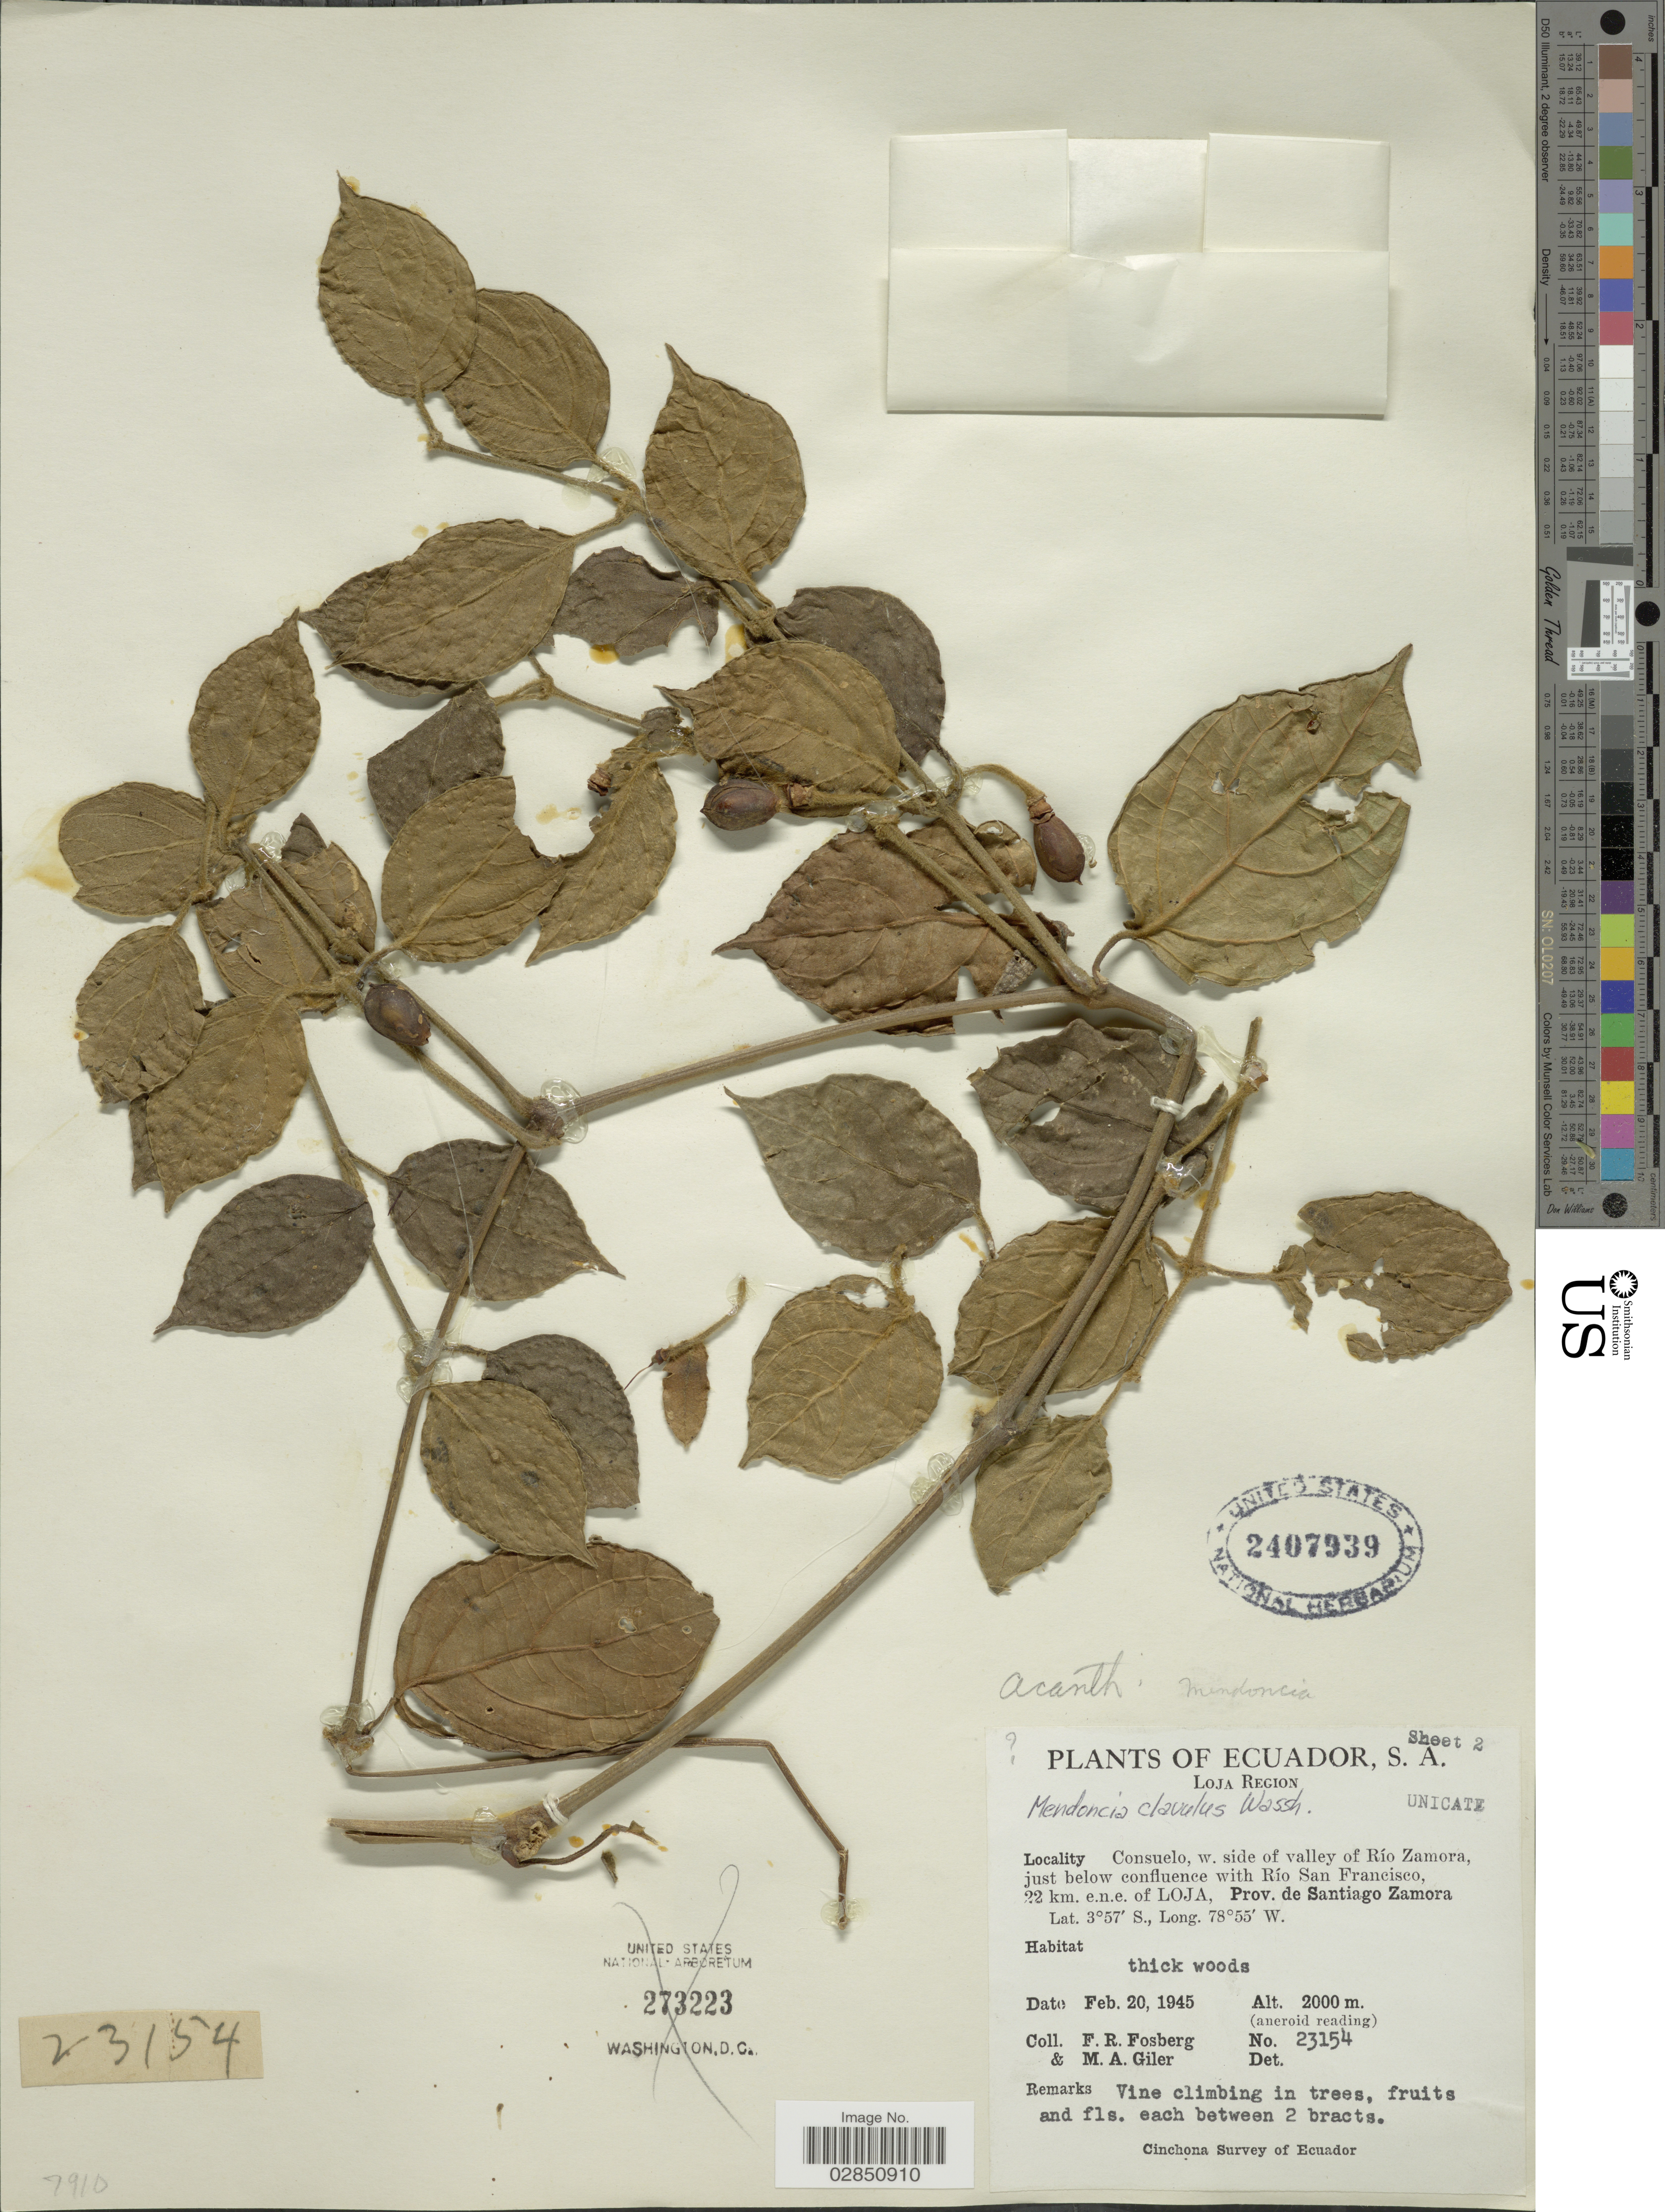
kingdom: Plantae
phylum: Tracheophyta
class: Magnoliopsida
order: Lamiales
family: Acanthaceae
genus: Mendoncia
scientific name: Mendoncia clavulus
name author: Wassh.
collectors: F. R. Fosberg & M. Giler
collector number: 23154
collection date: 1945-02-20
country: Ecuador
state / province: Loja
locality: Loja Region. Consuelo, w. side of valley of Río Zamora, just below confluence with Río San Francisco, 22 km. e.n.e. of Loja, Prov. de Santiago Zamora.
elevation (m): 2000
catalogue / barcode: US 2407939